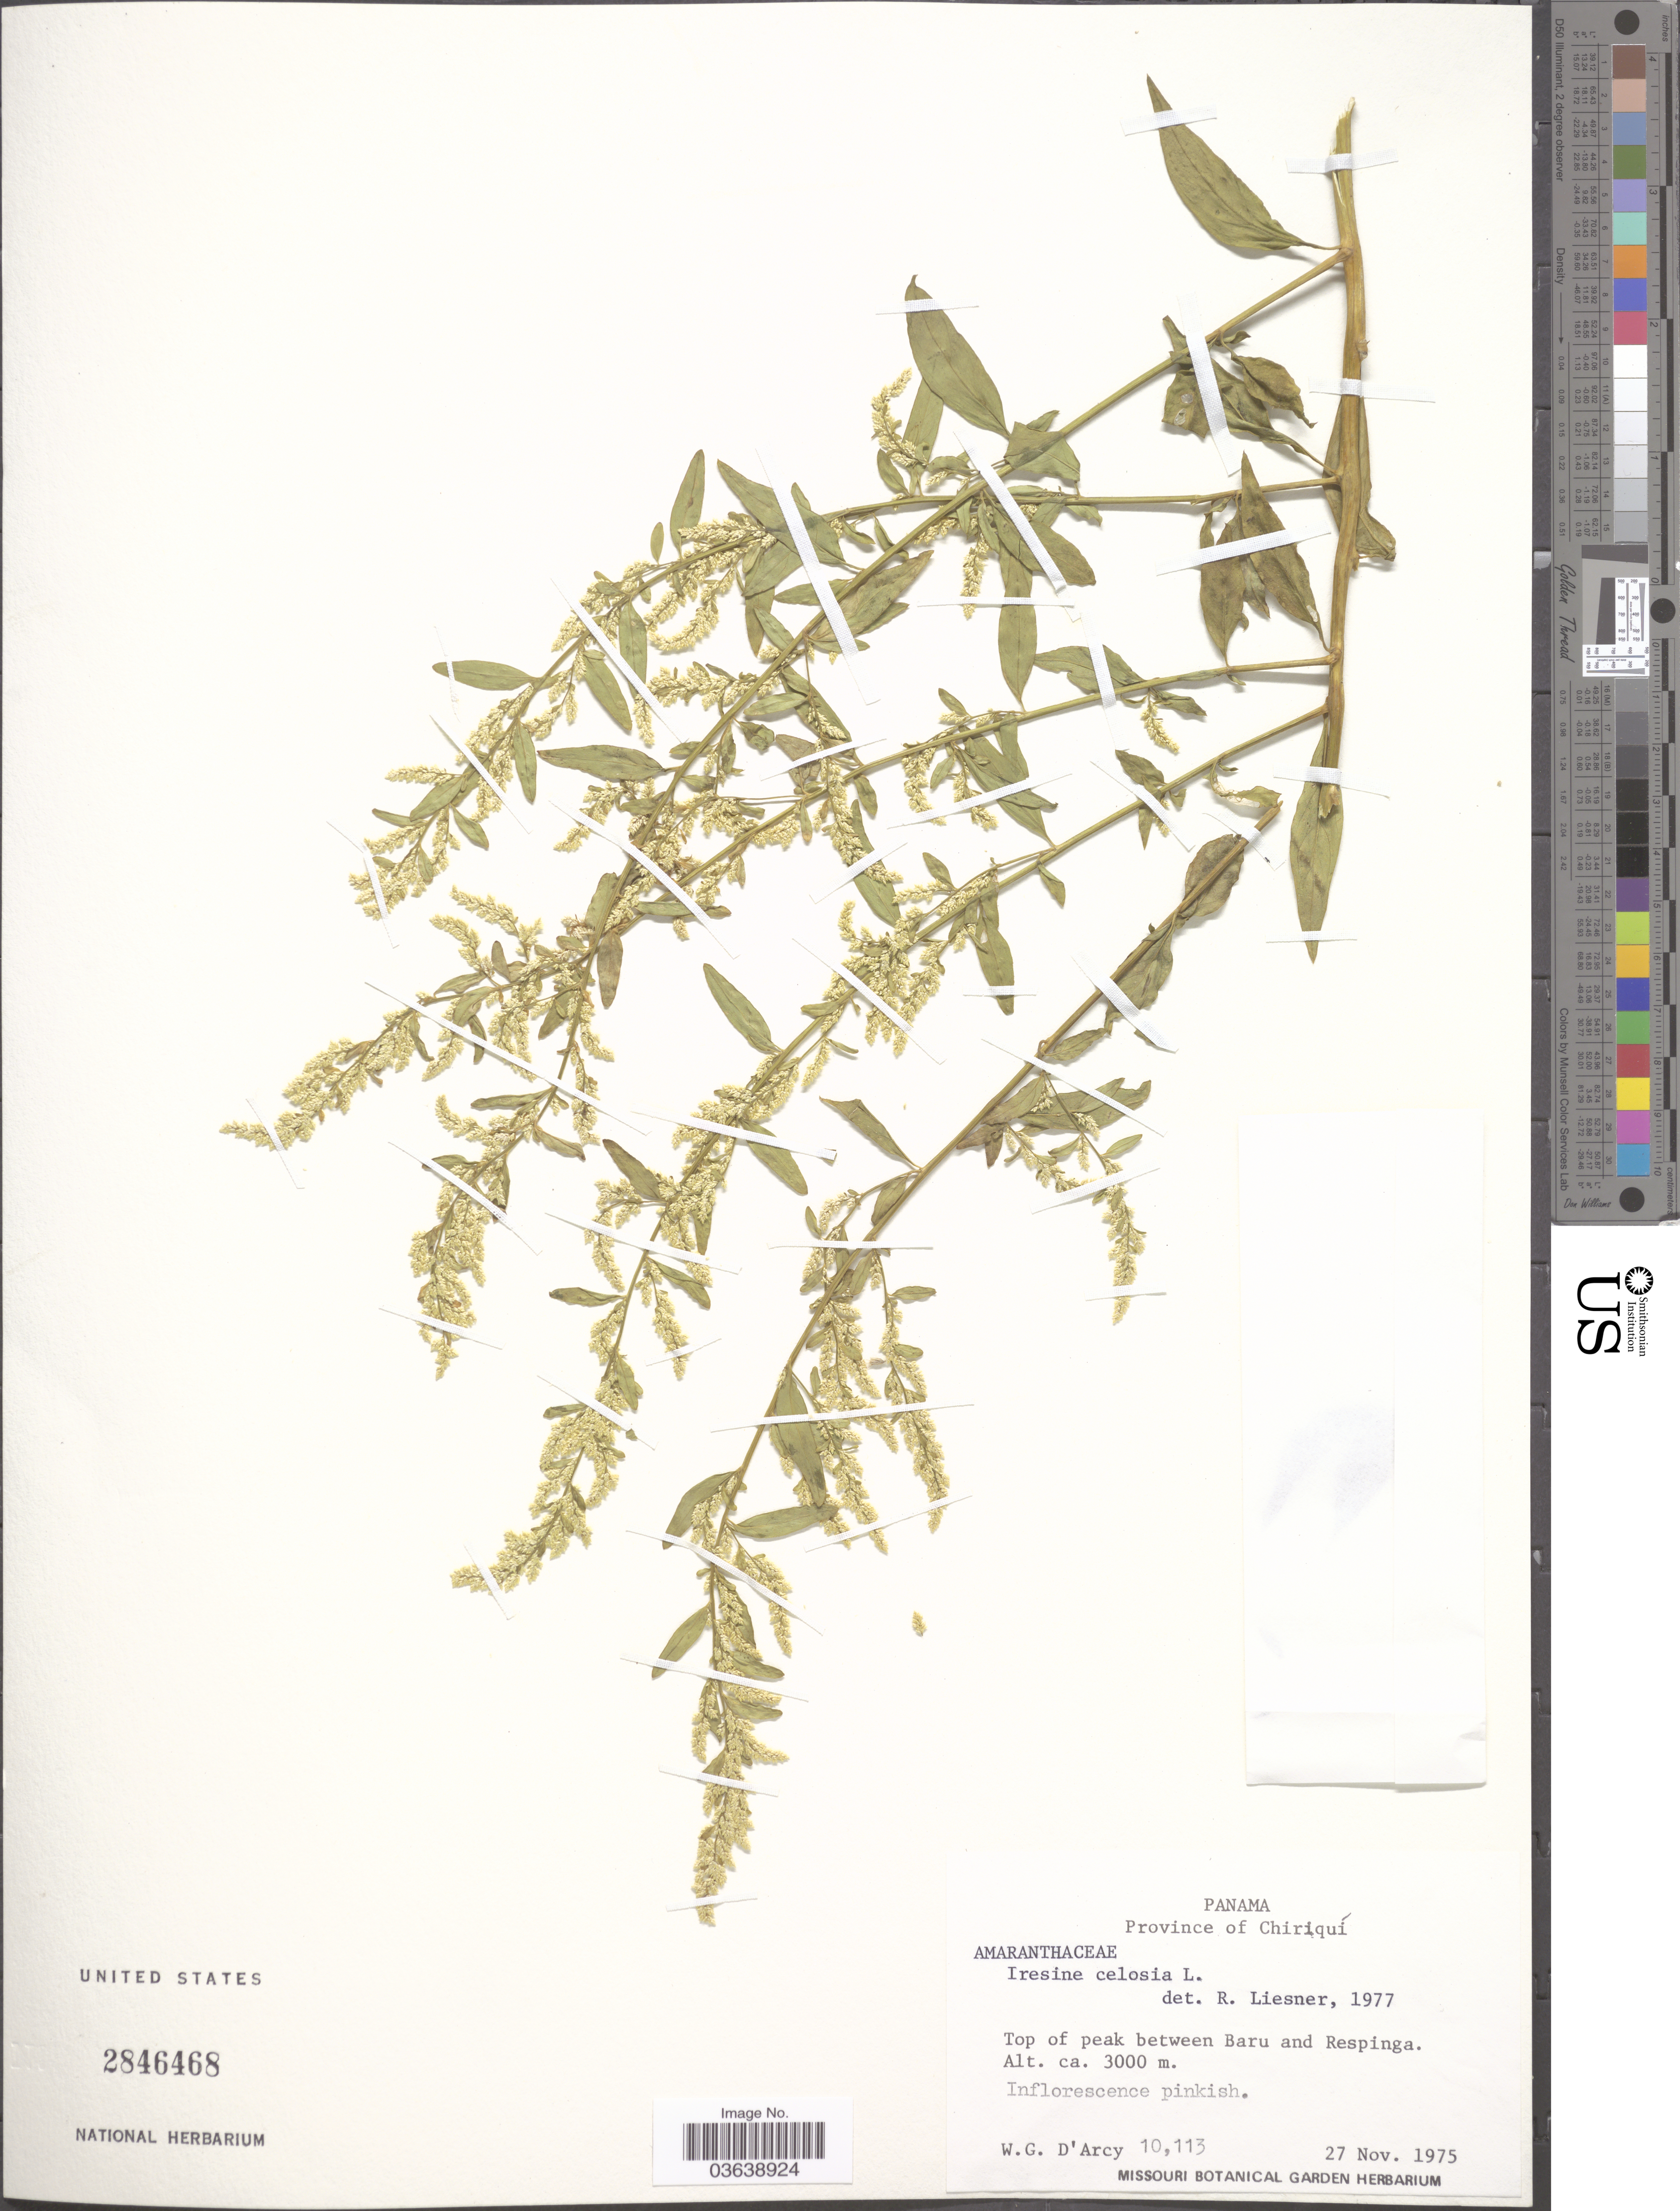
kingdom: Plantae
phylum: Tracheophyta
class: Magnoliopsida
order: Caryophyllales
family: Amaranthaceae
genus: Iresine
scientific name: Iresine celosia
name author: L.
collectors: W. G. D'Arcy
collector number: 10113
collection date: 1975-11-27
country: Panama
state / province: Chiriqui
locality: Top of peak between Baru and Respinga.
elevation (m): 3000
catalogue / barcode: US 2846468